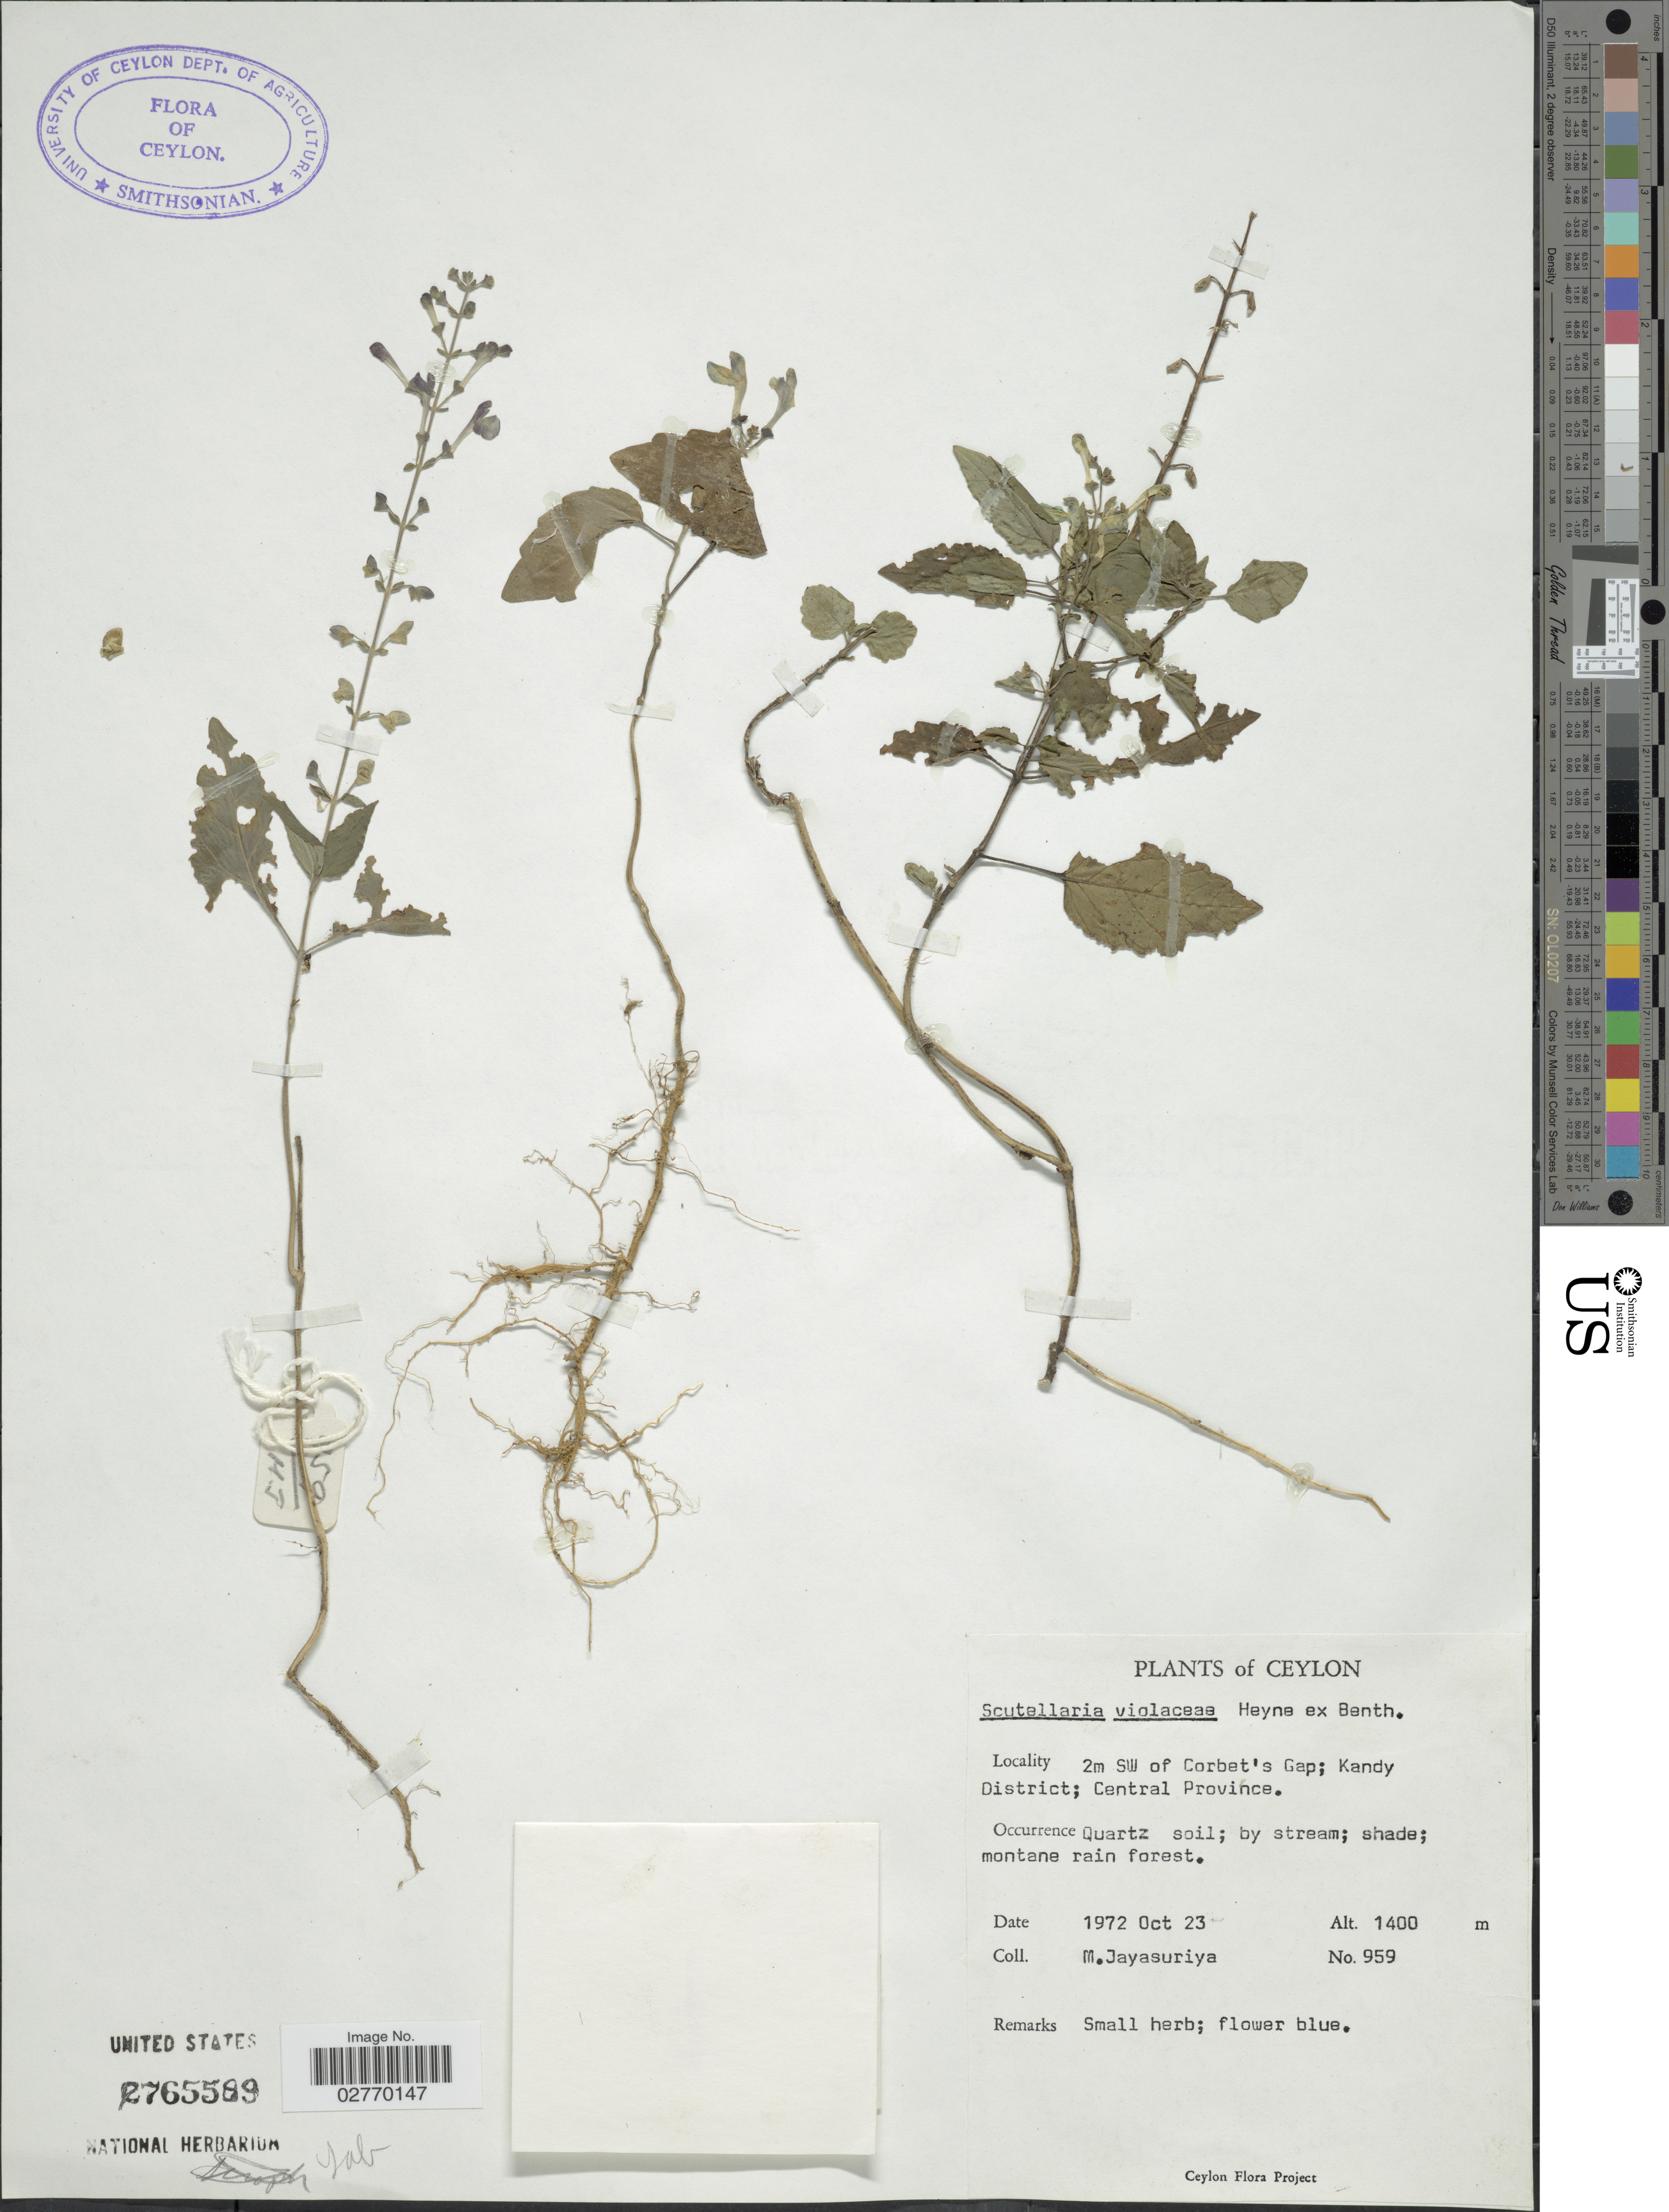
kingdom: Plantae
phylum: Tracheophyta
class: Magnoliopsida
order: Lamiales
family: Lamiaceae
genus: Scutellaria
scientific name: Scutellaria violacea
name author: B. Heyne ex Benth.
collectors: M. Jayasuriya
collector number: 959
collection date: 1972-10-23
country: Sri Lanka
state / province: Central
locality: Ceylon, 2m SW of Corbet's Gap; Kandy District; Central Province.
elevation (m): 1400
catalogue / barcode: US 2765589